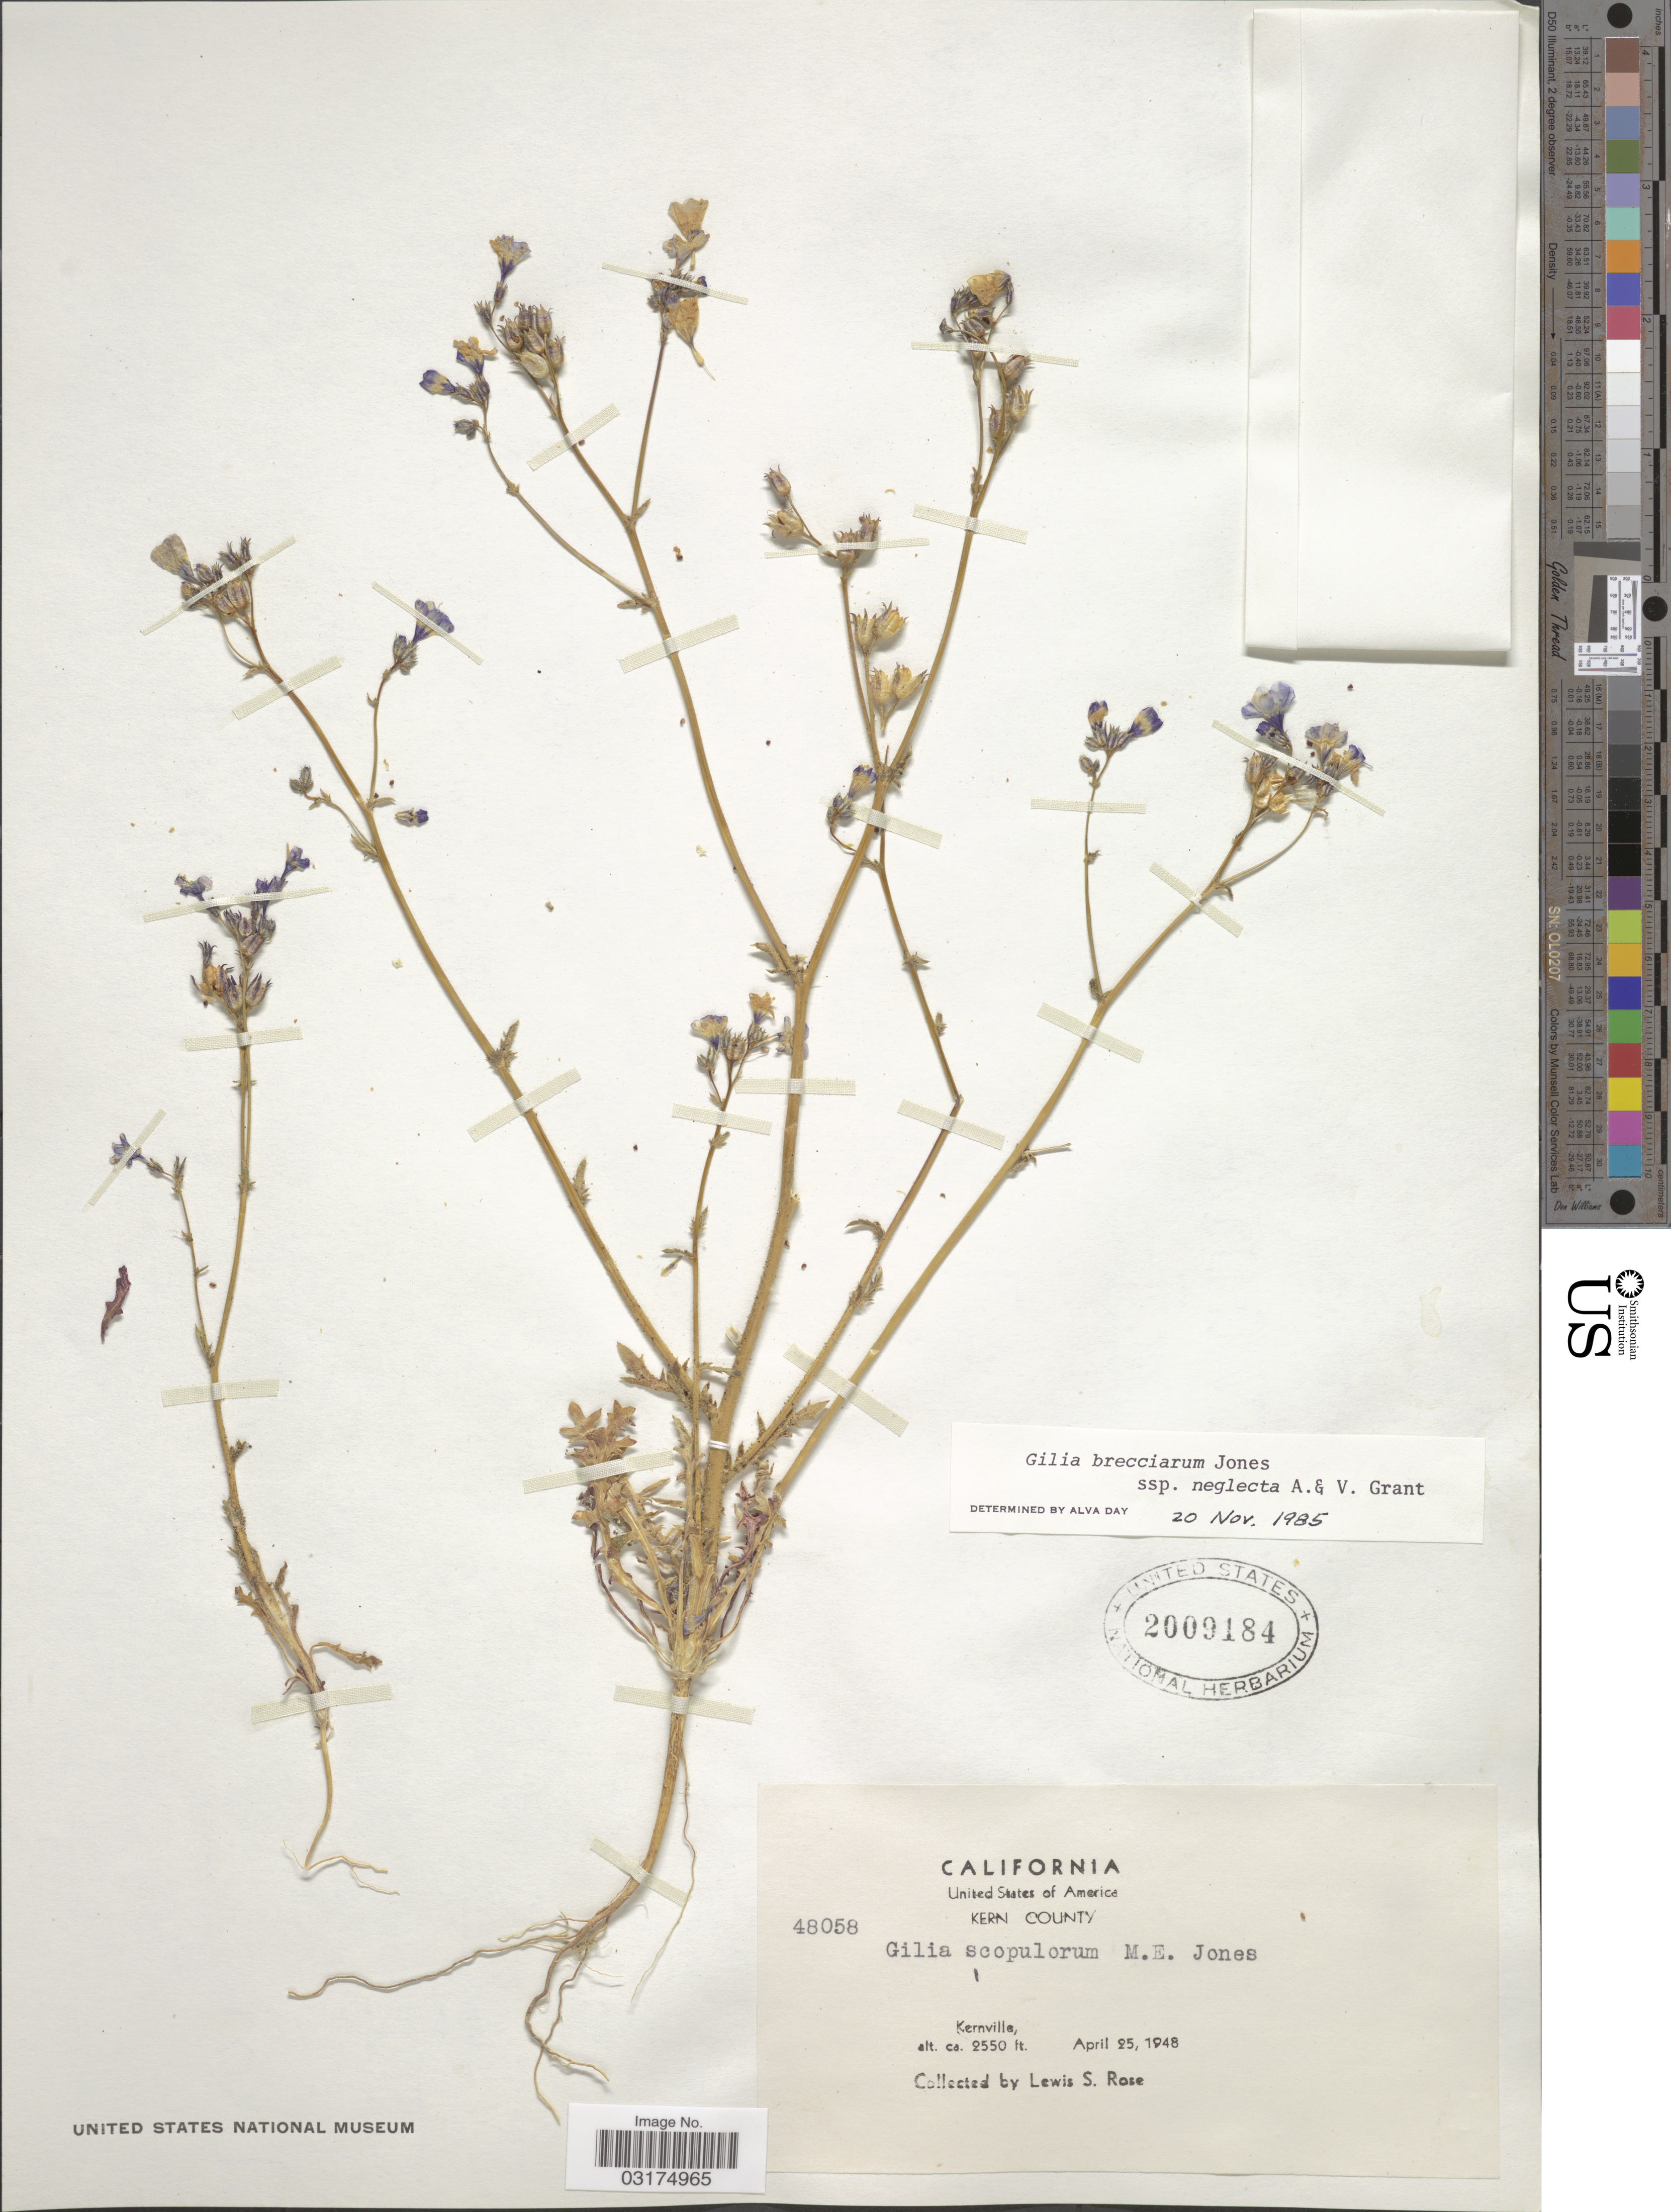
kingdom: Plantae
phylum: Tracheophyta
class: Magnoliopsida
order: Ericales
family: Polemoniaceae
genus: Gilia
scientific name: Gilia sp.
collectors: L. S. Rose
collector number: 48058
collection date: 1948-04-25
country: United States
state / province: California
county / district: Kern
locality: Kern County. Kernville.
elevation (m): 777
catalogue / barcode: US 2009184